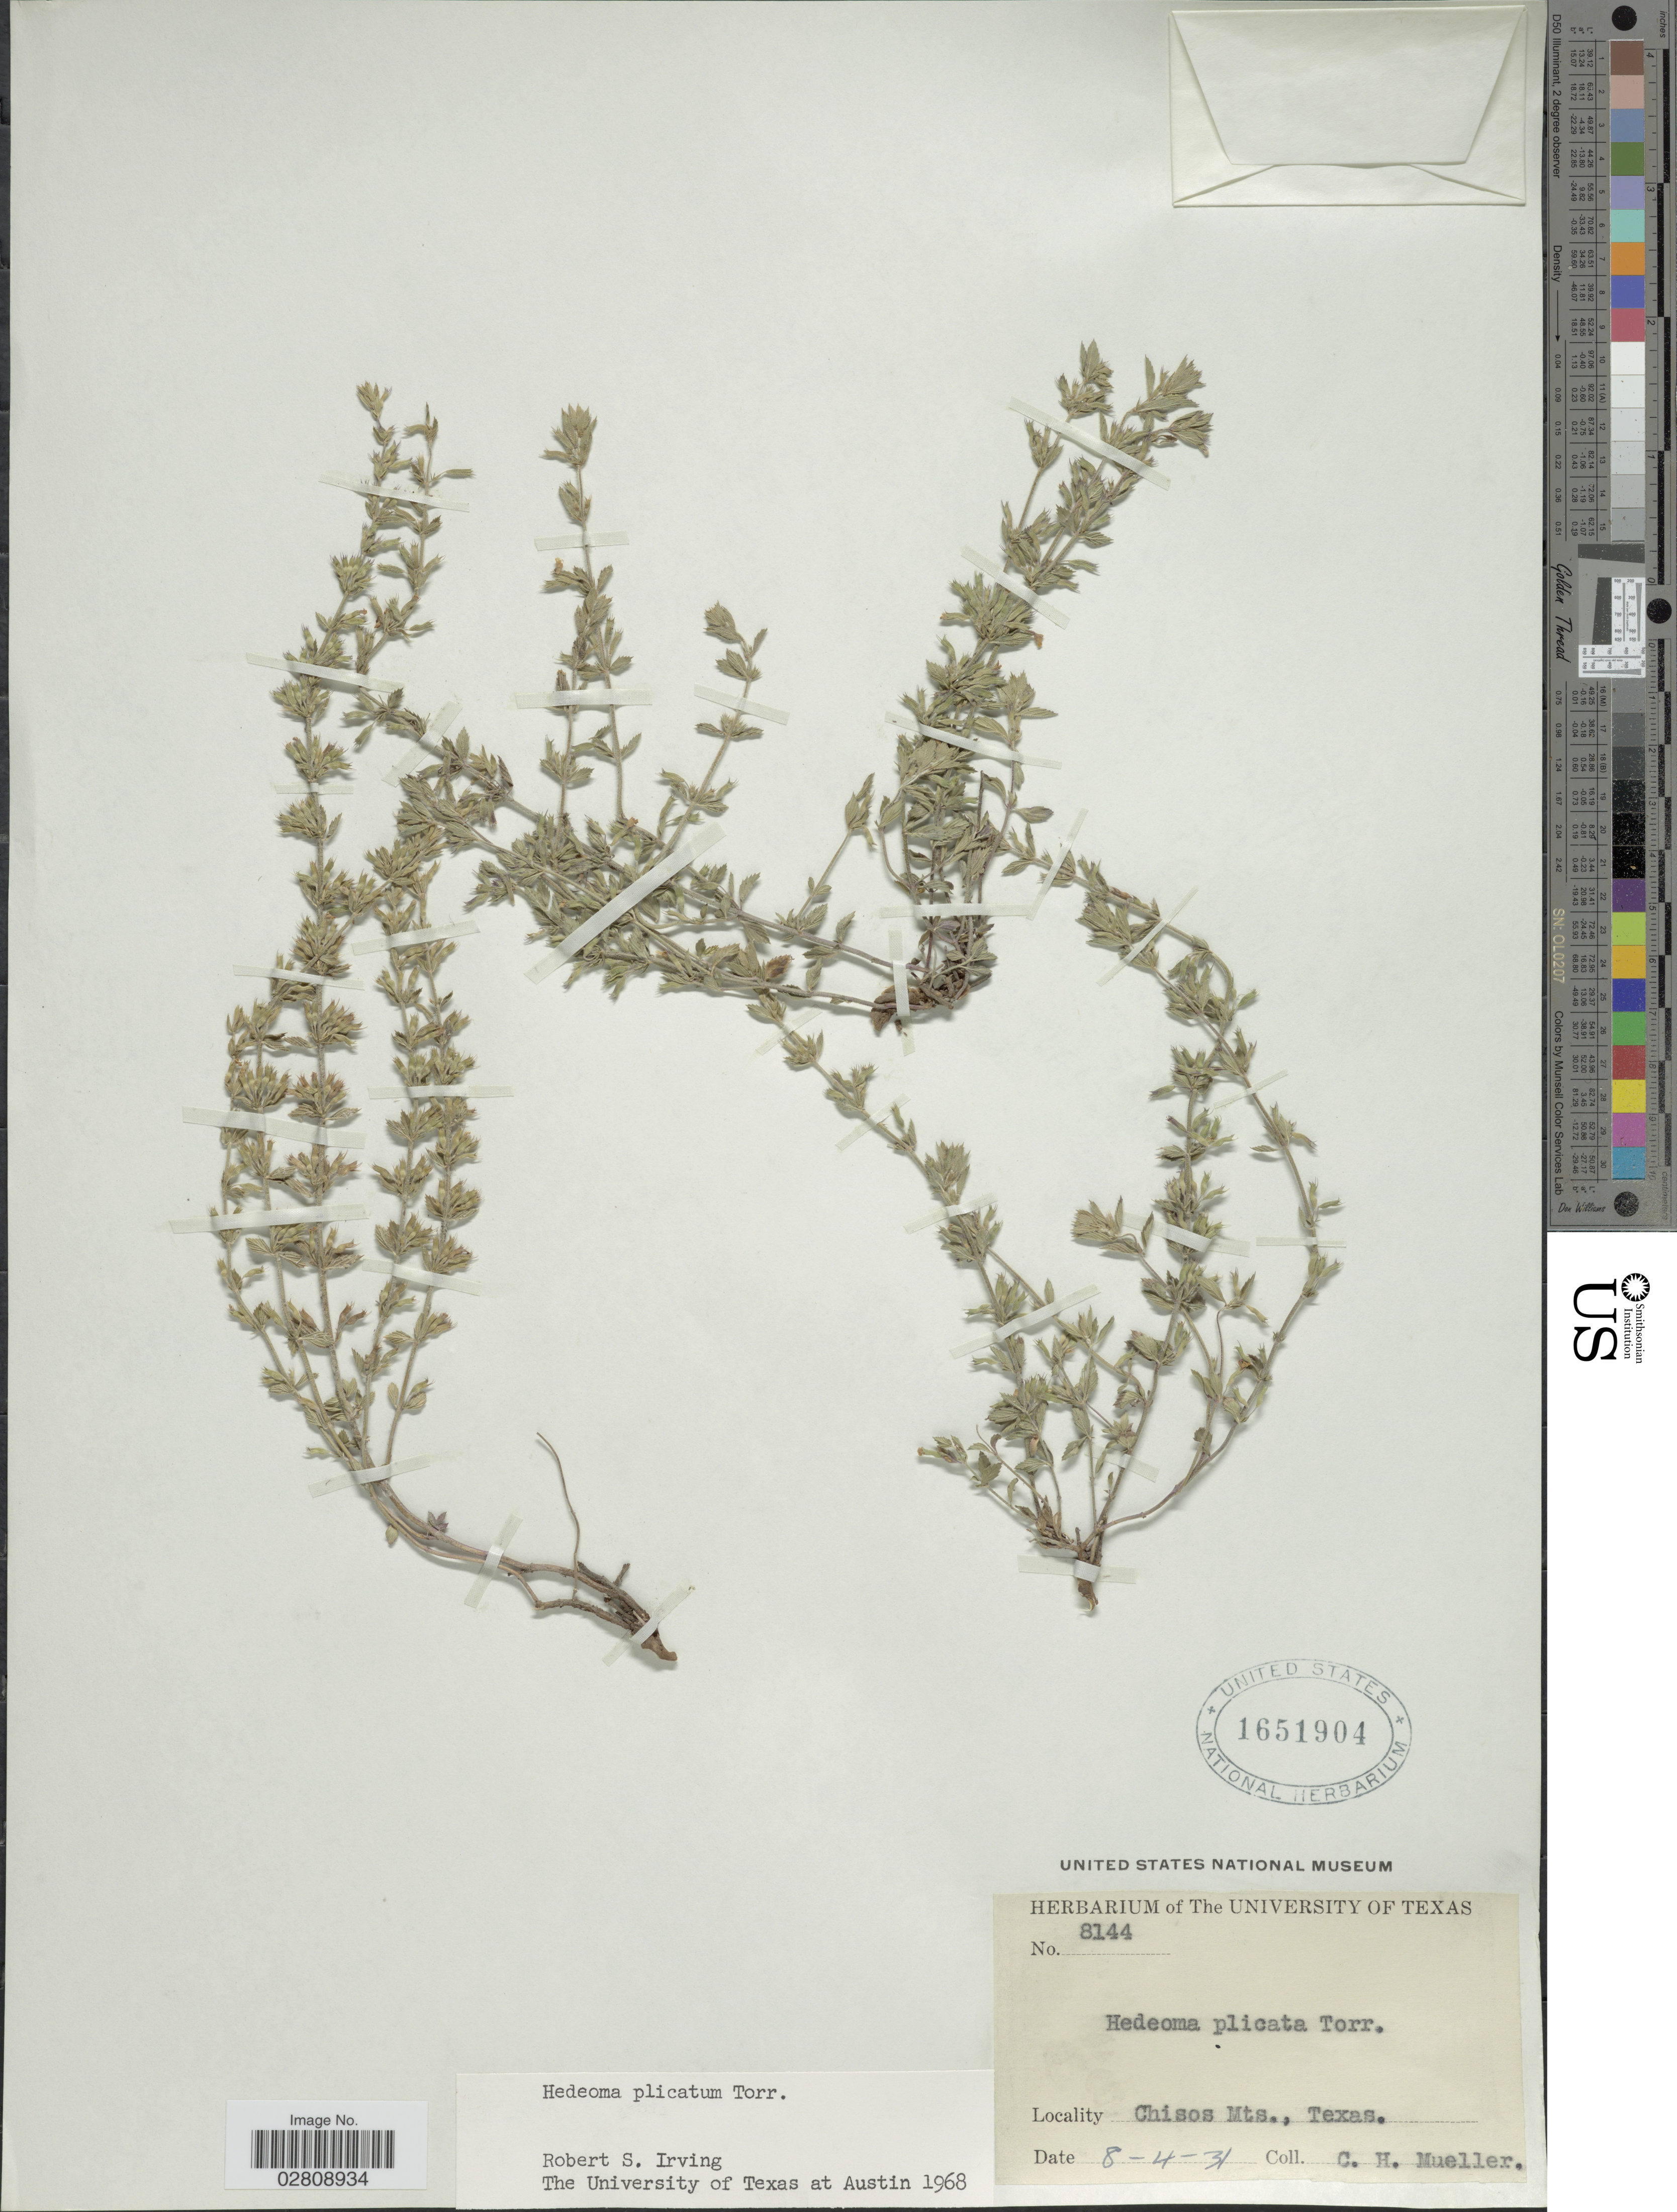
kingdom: Plantae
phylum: Tracheophyta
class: Magnoliopsida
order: Lamiales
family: Lamiaceae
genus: Hedeoma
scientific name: Hedeoma plicatum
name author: Torr. in Emory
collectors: C. H. Mueller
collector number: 8144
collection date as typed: Transcribed d/m/y: 4/8/31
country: United States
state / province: Texas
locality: Chisos Mts.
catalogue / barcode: US 1651904